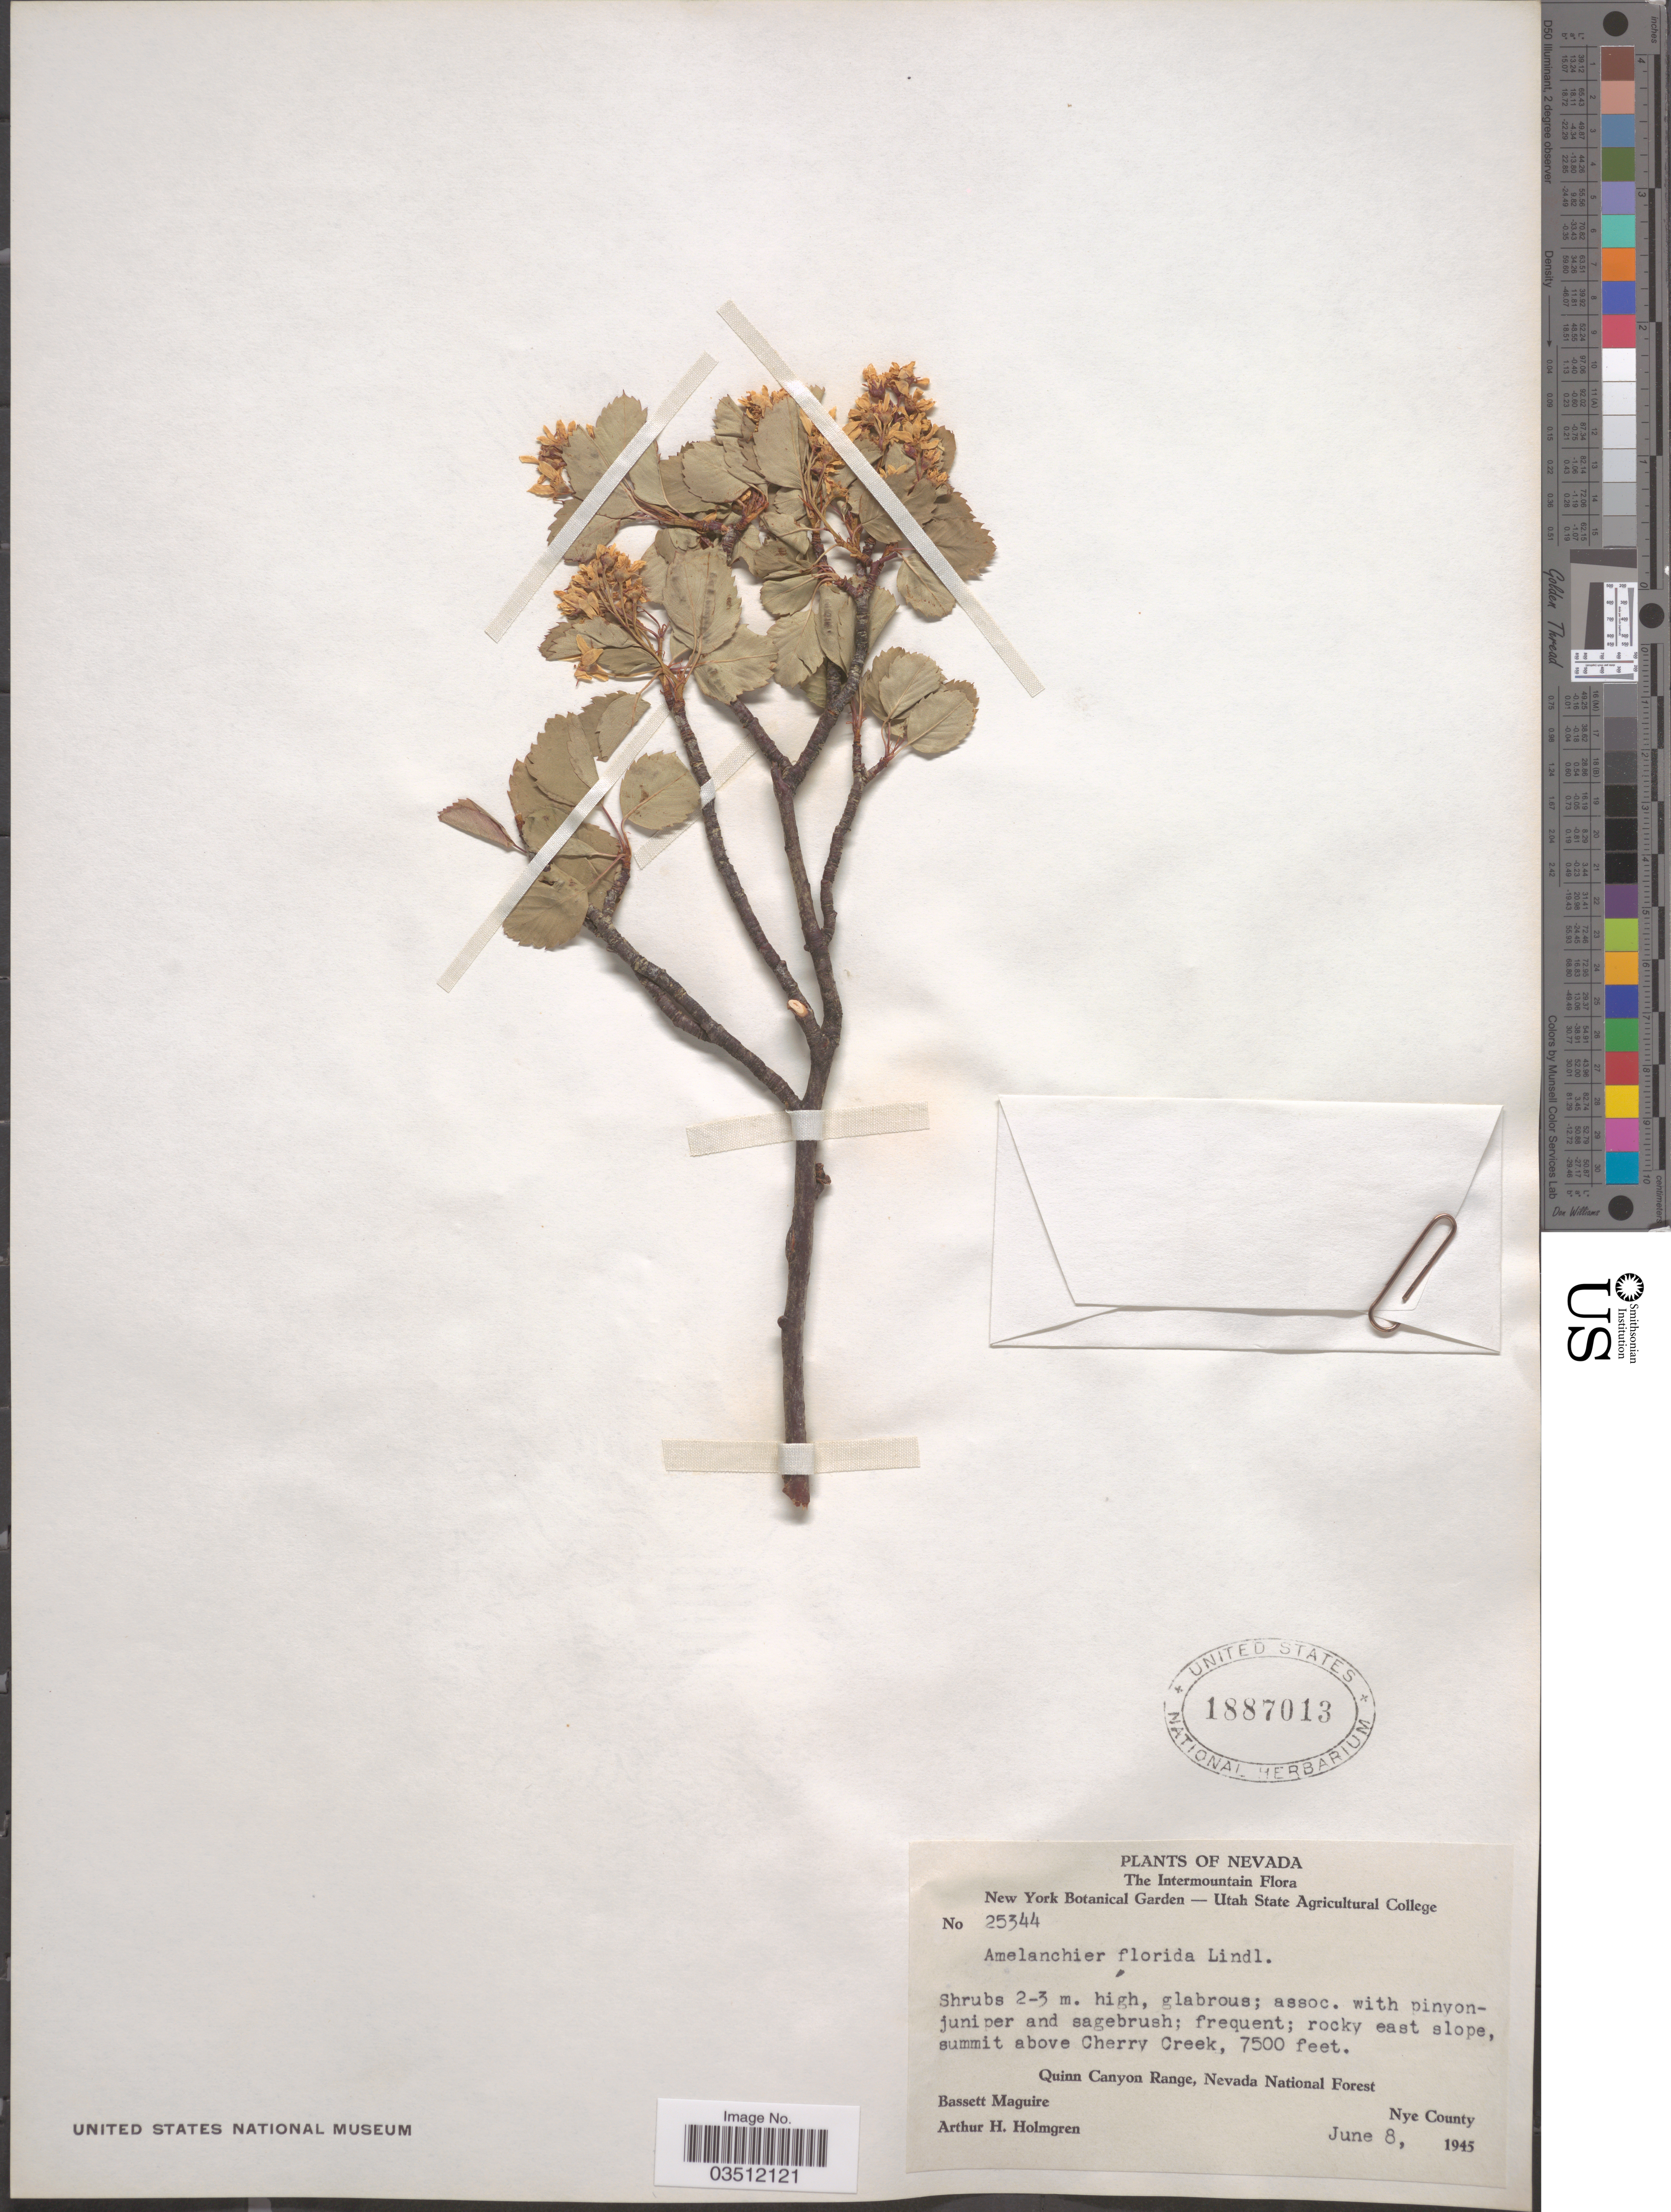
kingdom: Plantae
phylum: Tracheophyta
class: Magnoliopsida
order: Rosales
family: Rosaceae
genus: Amelanchier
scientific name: Amelanchier florida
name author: Lindl.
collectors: B. Maguire & A. H. Holmgren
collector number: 25344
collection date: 1945-06-08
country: United States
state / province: Nevada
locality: The Intemountain. Rocky east slope, summit above Cherry Creek, Quinn Canyon Range, Nevada National Forest. Nye County.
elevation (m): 2286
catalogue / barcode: US 1887013